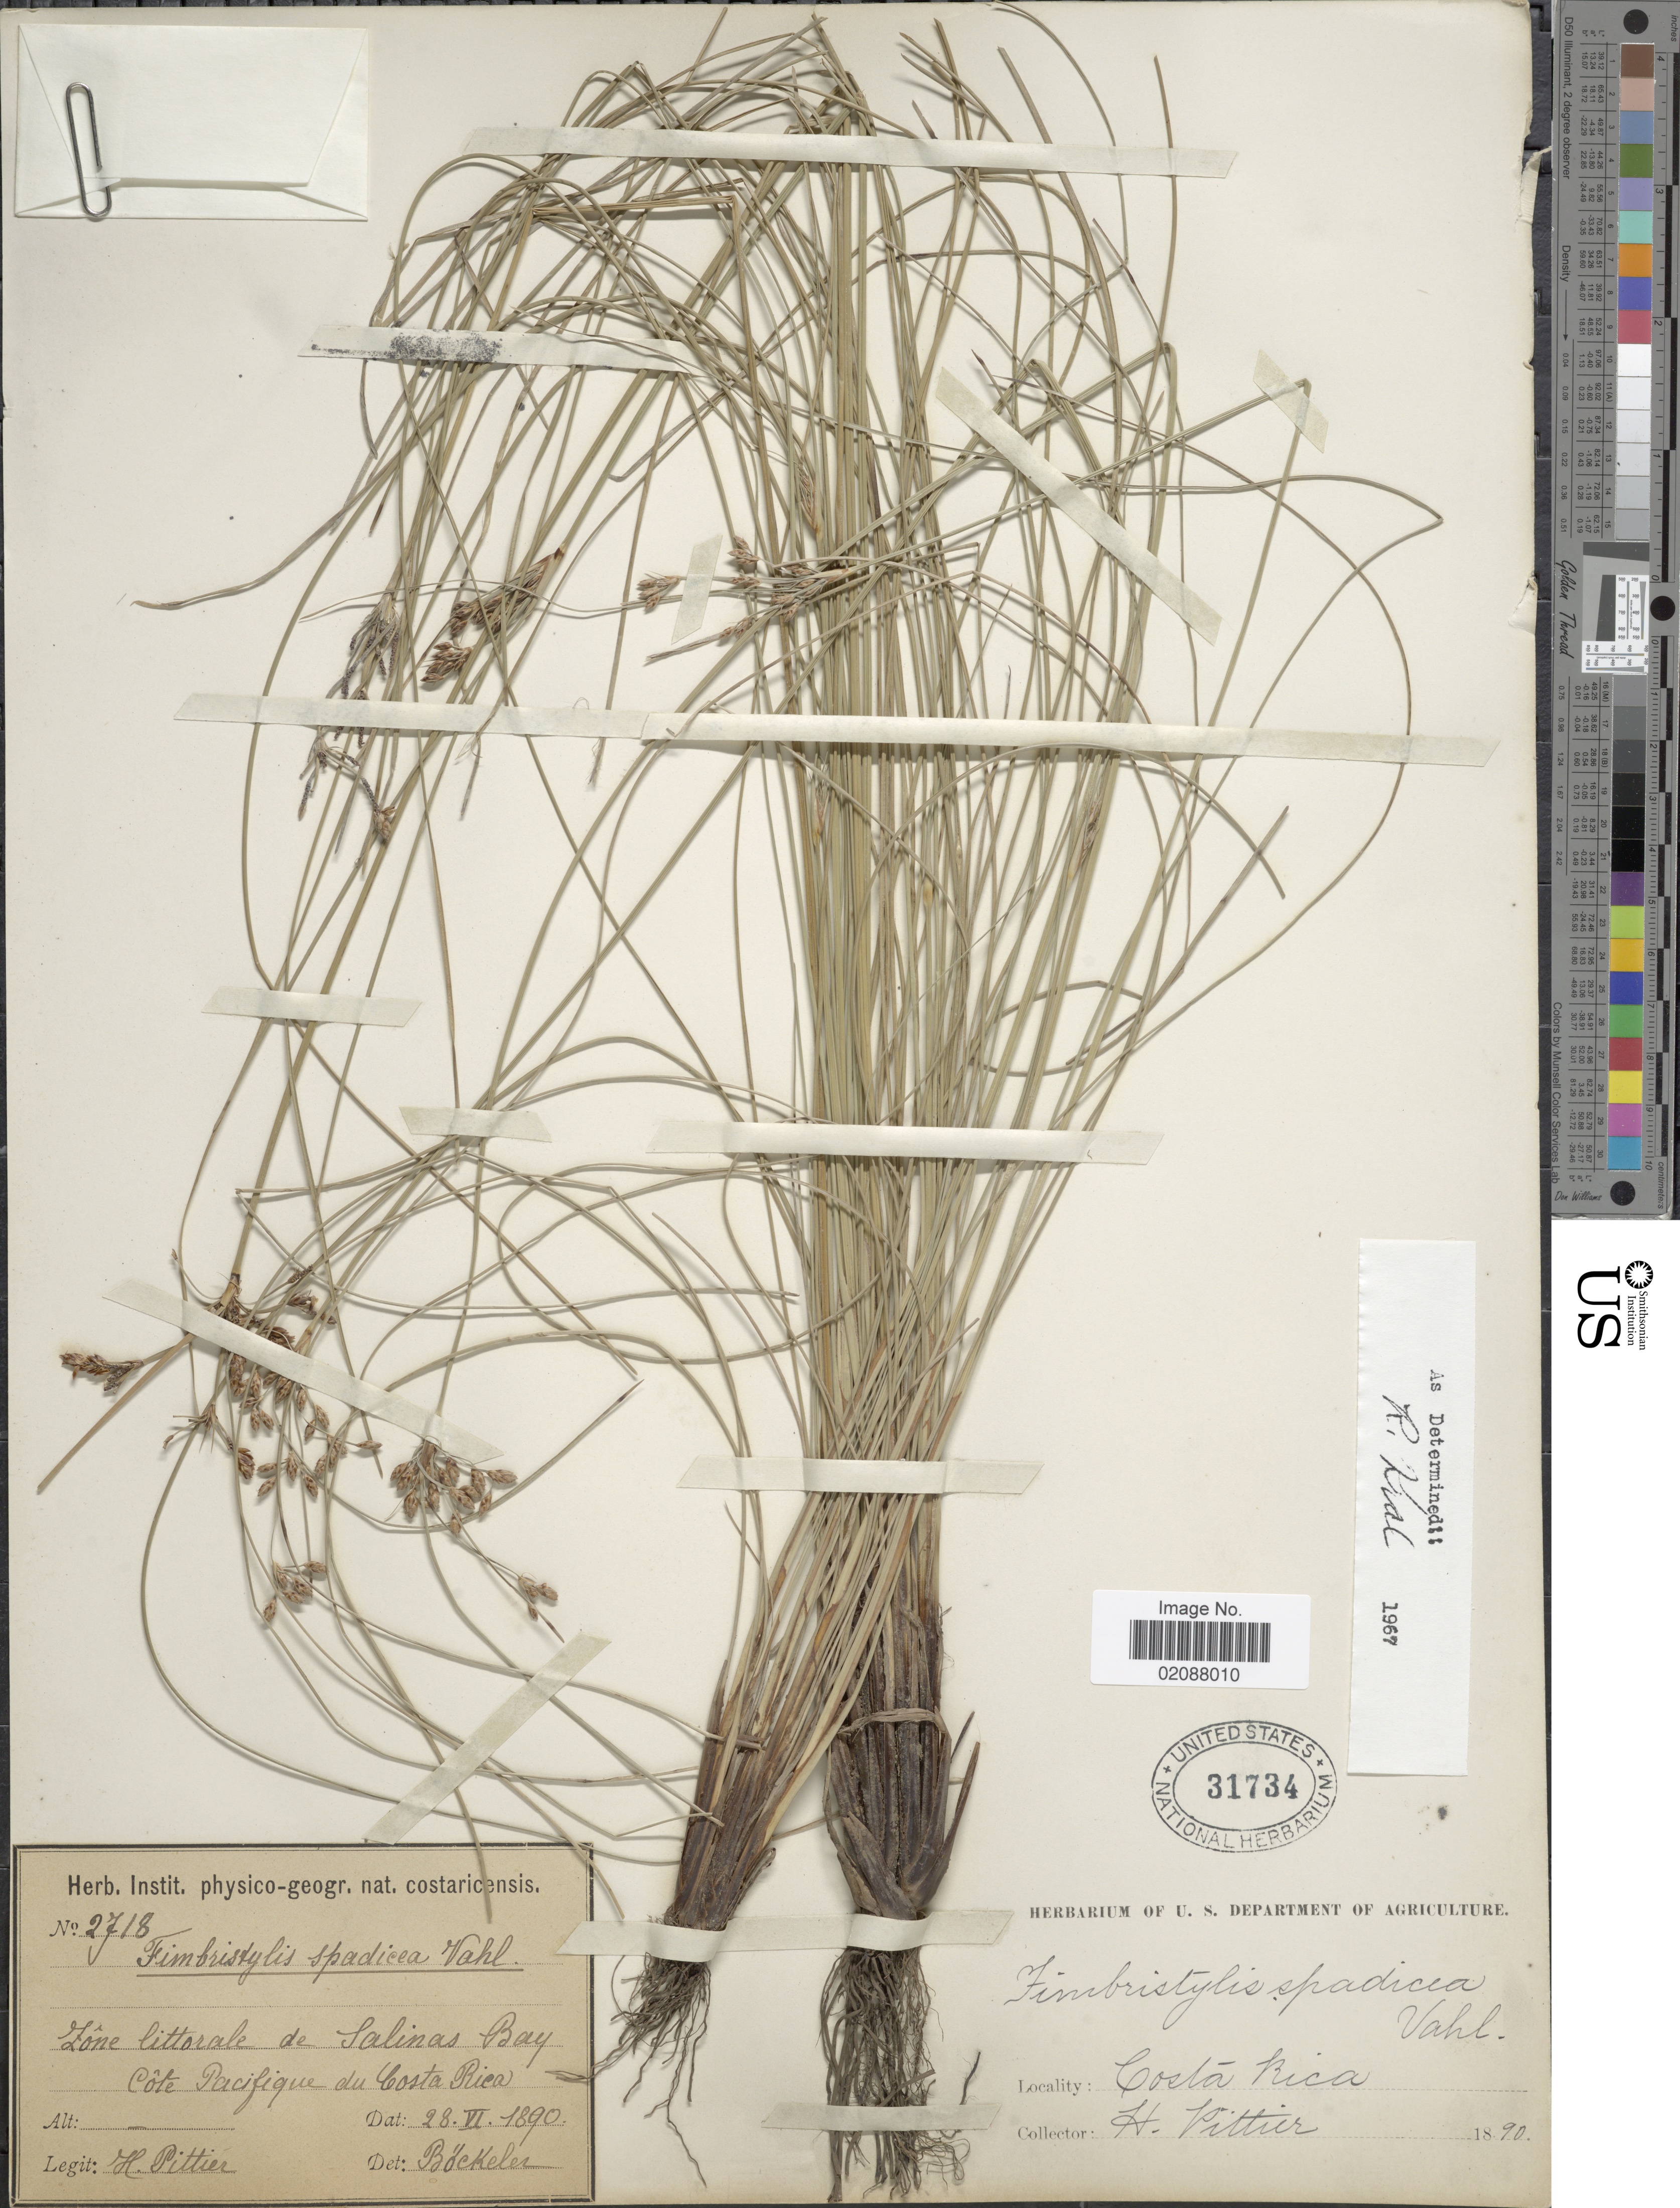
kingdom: Plantae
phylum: Tracheophyta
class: Liliopsida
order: Poales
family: Cyperaceae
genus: Fimbristylis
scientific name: Fimbristylis spadicea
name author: (L.) Vahl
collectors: H. F. Pittier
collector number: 2718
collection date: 1890-06-28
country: Puerto Rico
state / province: Salinas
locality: Zone littorale de Salinas Bay, Cote Pacifique du Costa Rica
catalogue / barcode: US 31734